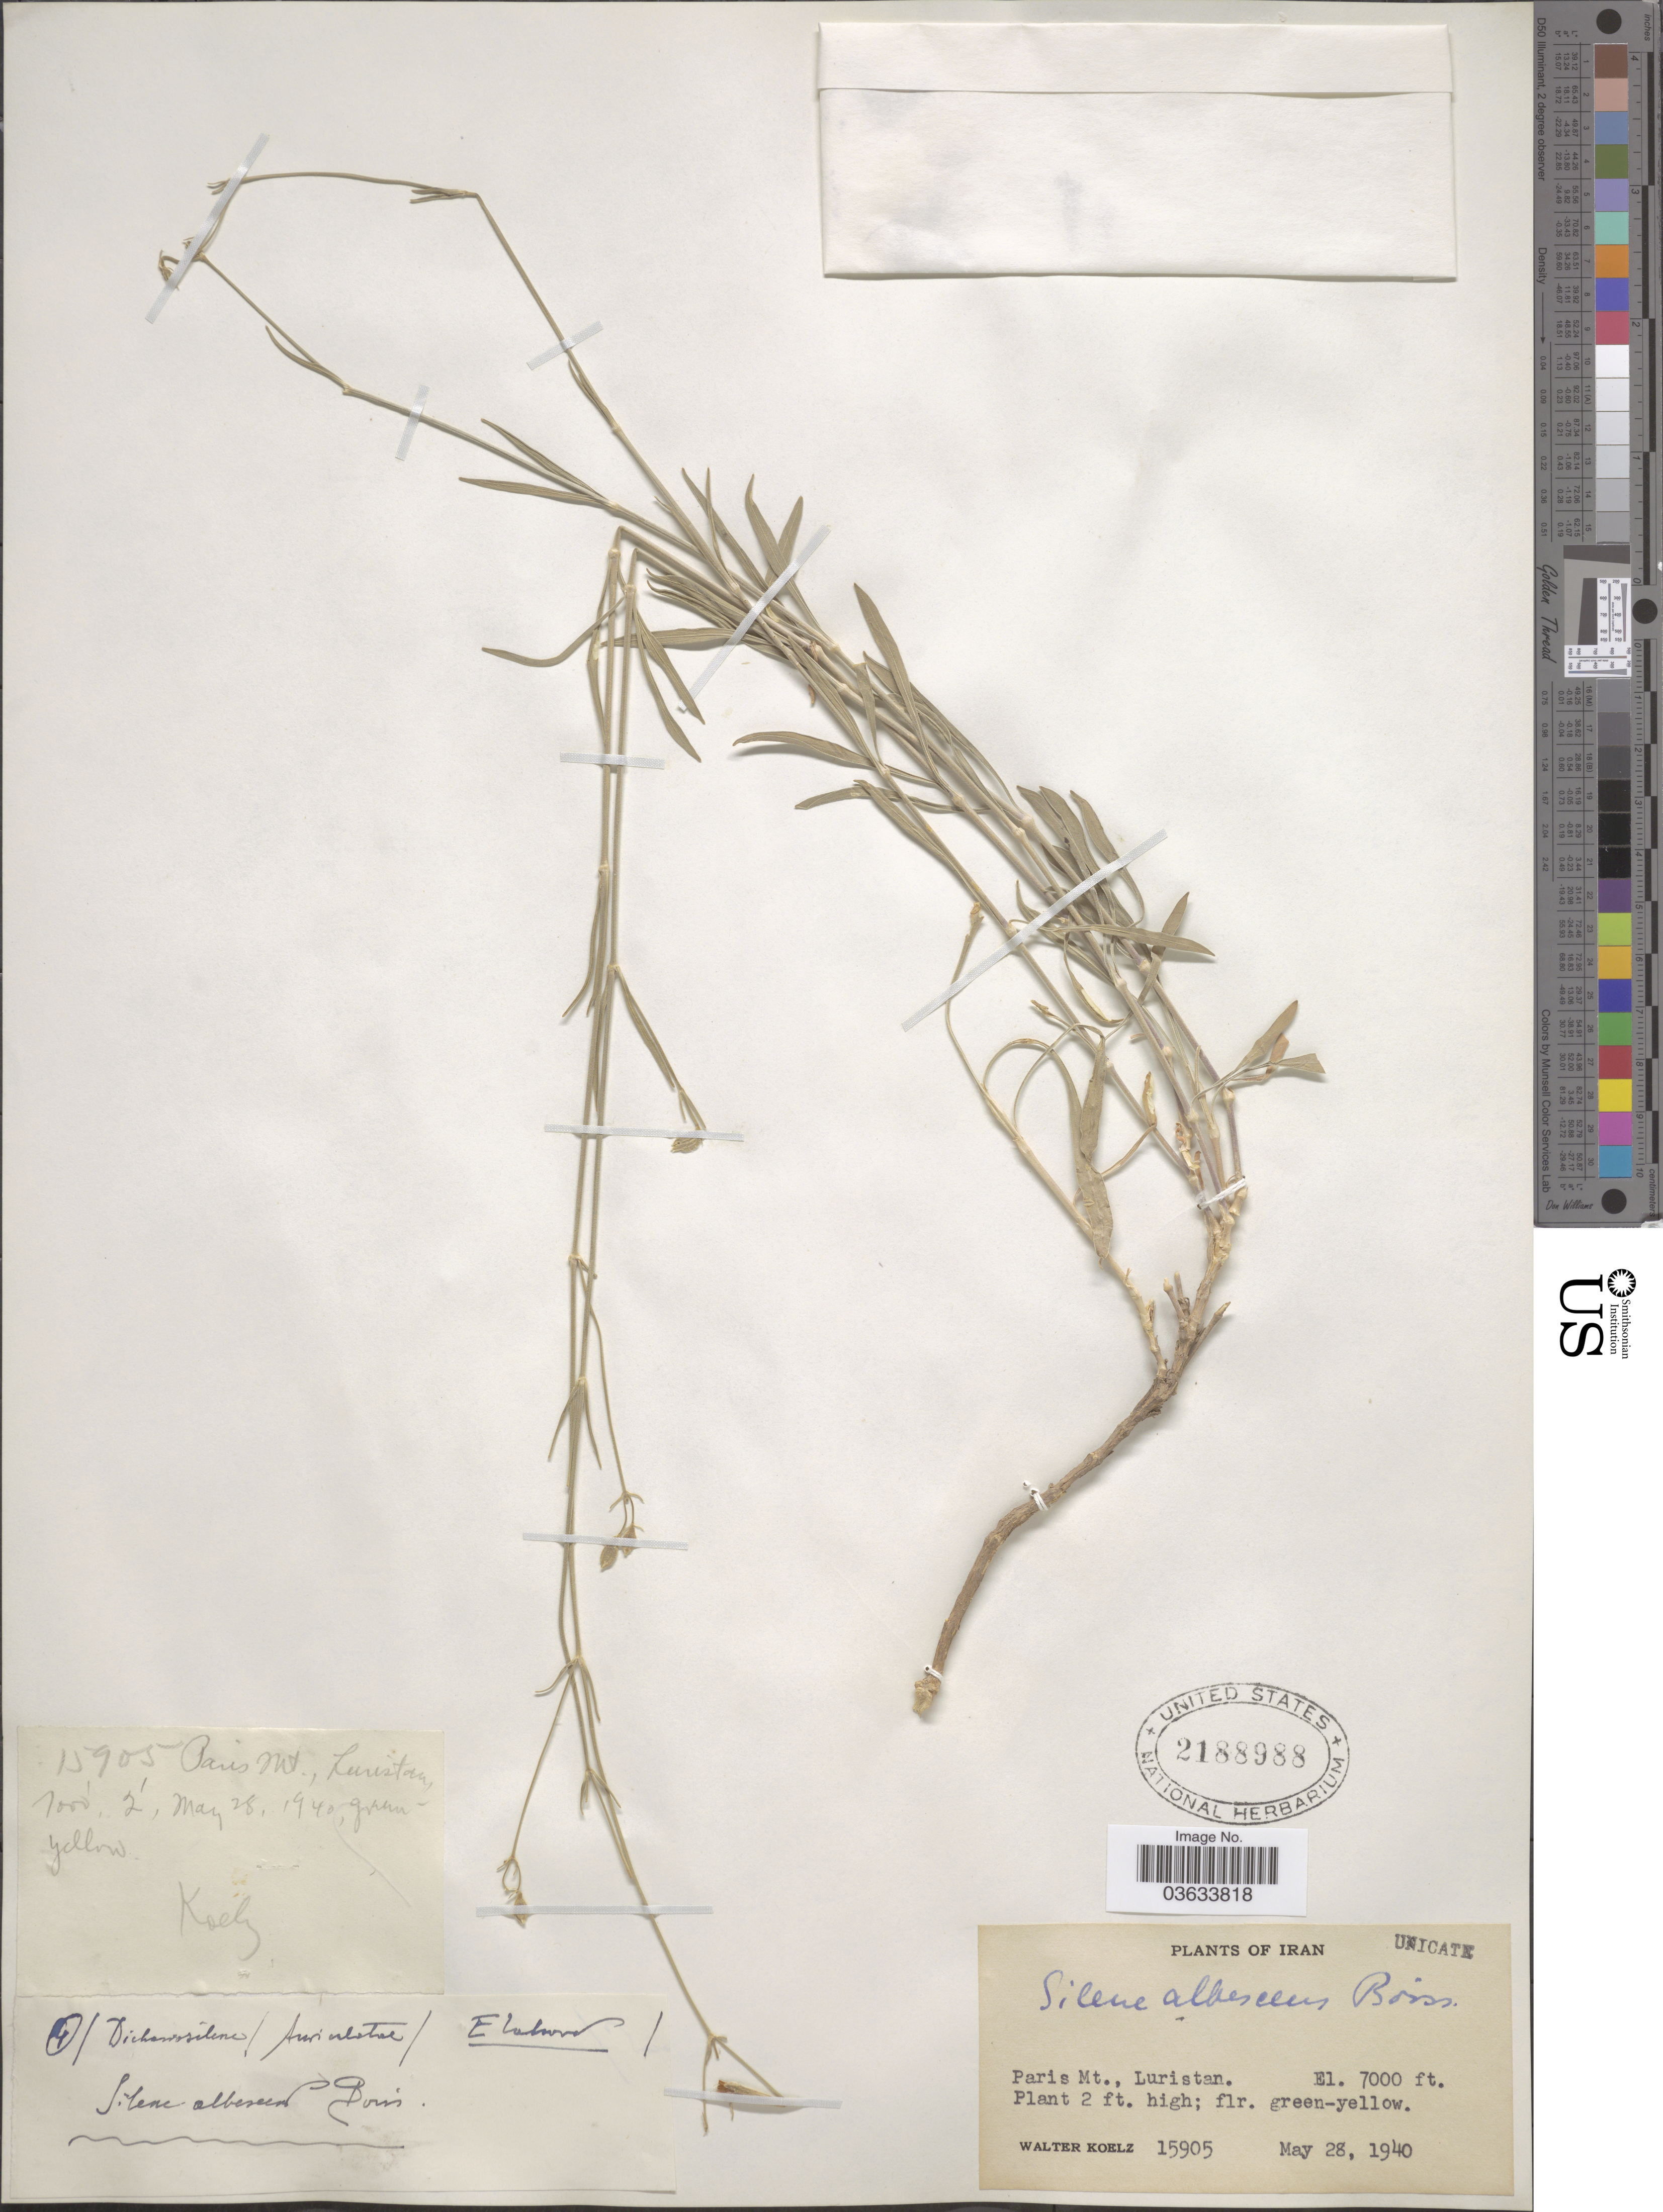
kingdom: Plantae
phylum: Tracheophyta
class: Magnoliopsida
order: Caryophyllales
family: Caryophyllaceae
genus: Silene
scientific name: Silene albescens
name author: Boiss.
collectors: W. N. Koelz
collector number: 15905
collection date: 1940-05-28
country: Iran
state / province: Lorestan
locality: Paris Mt., Luristan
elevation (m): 2134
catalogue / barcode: US 2188988